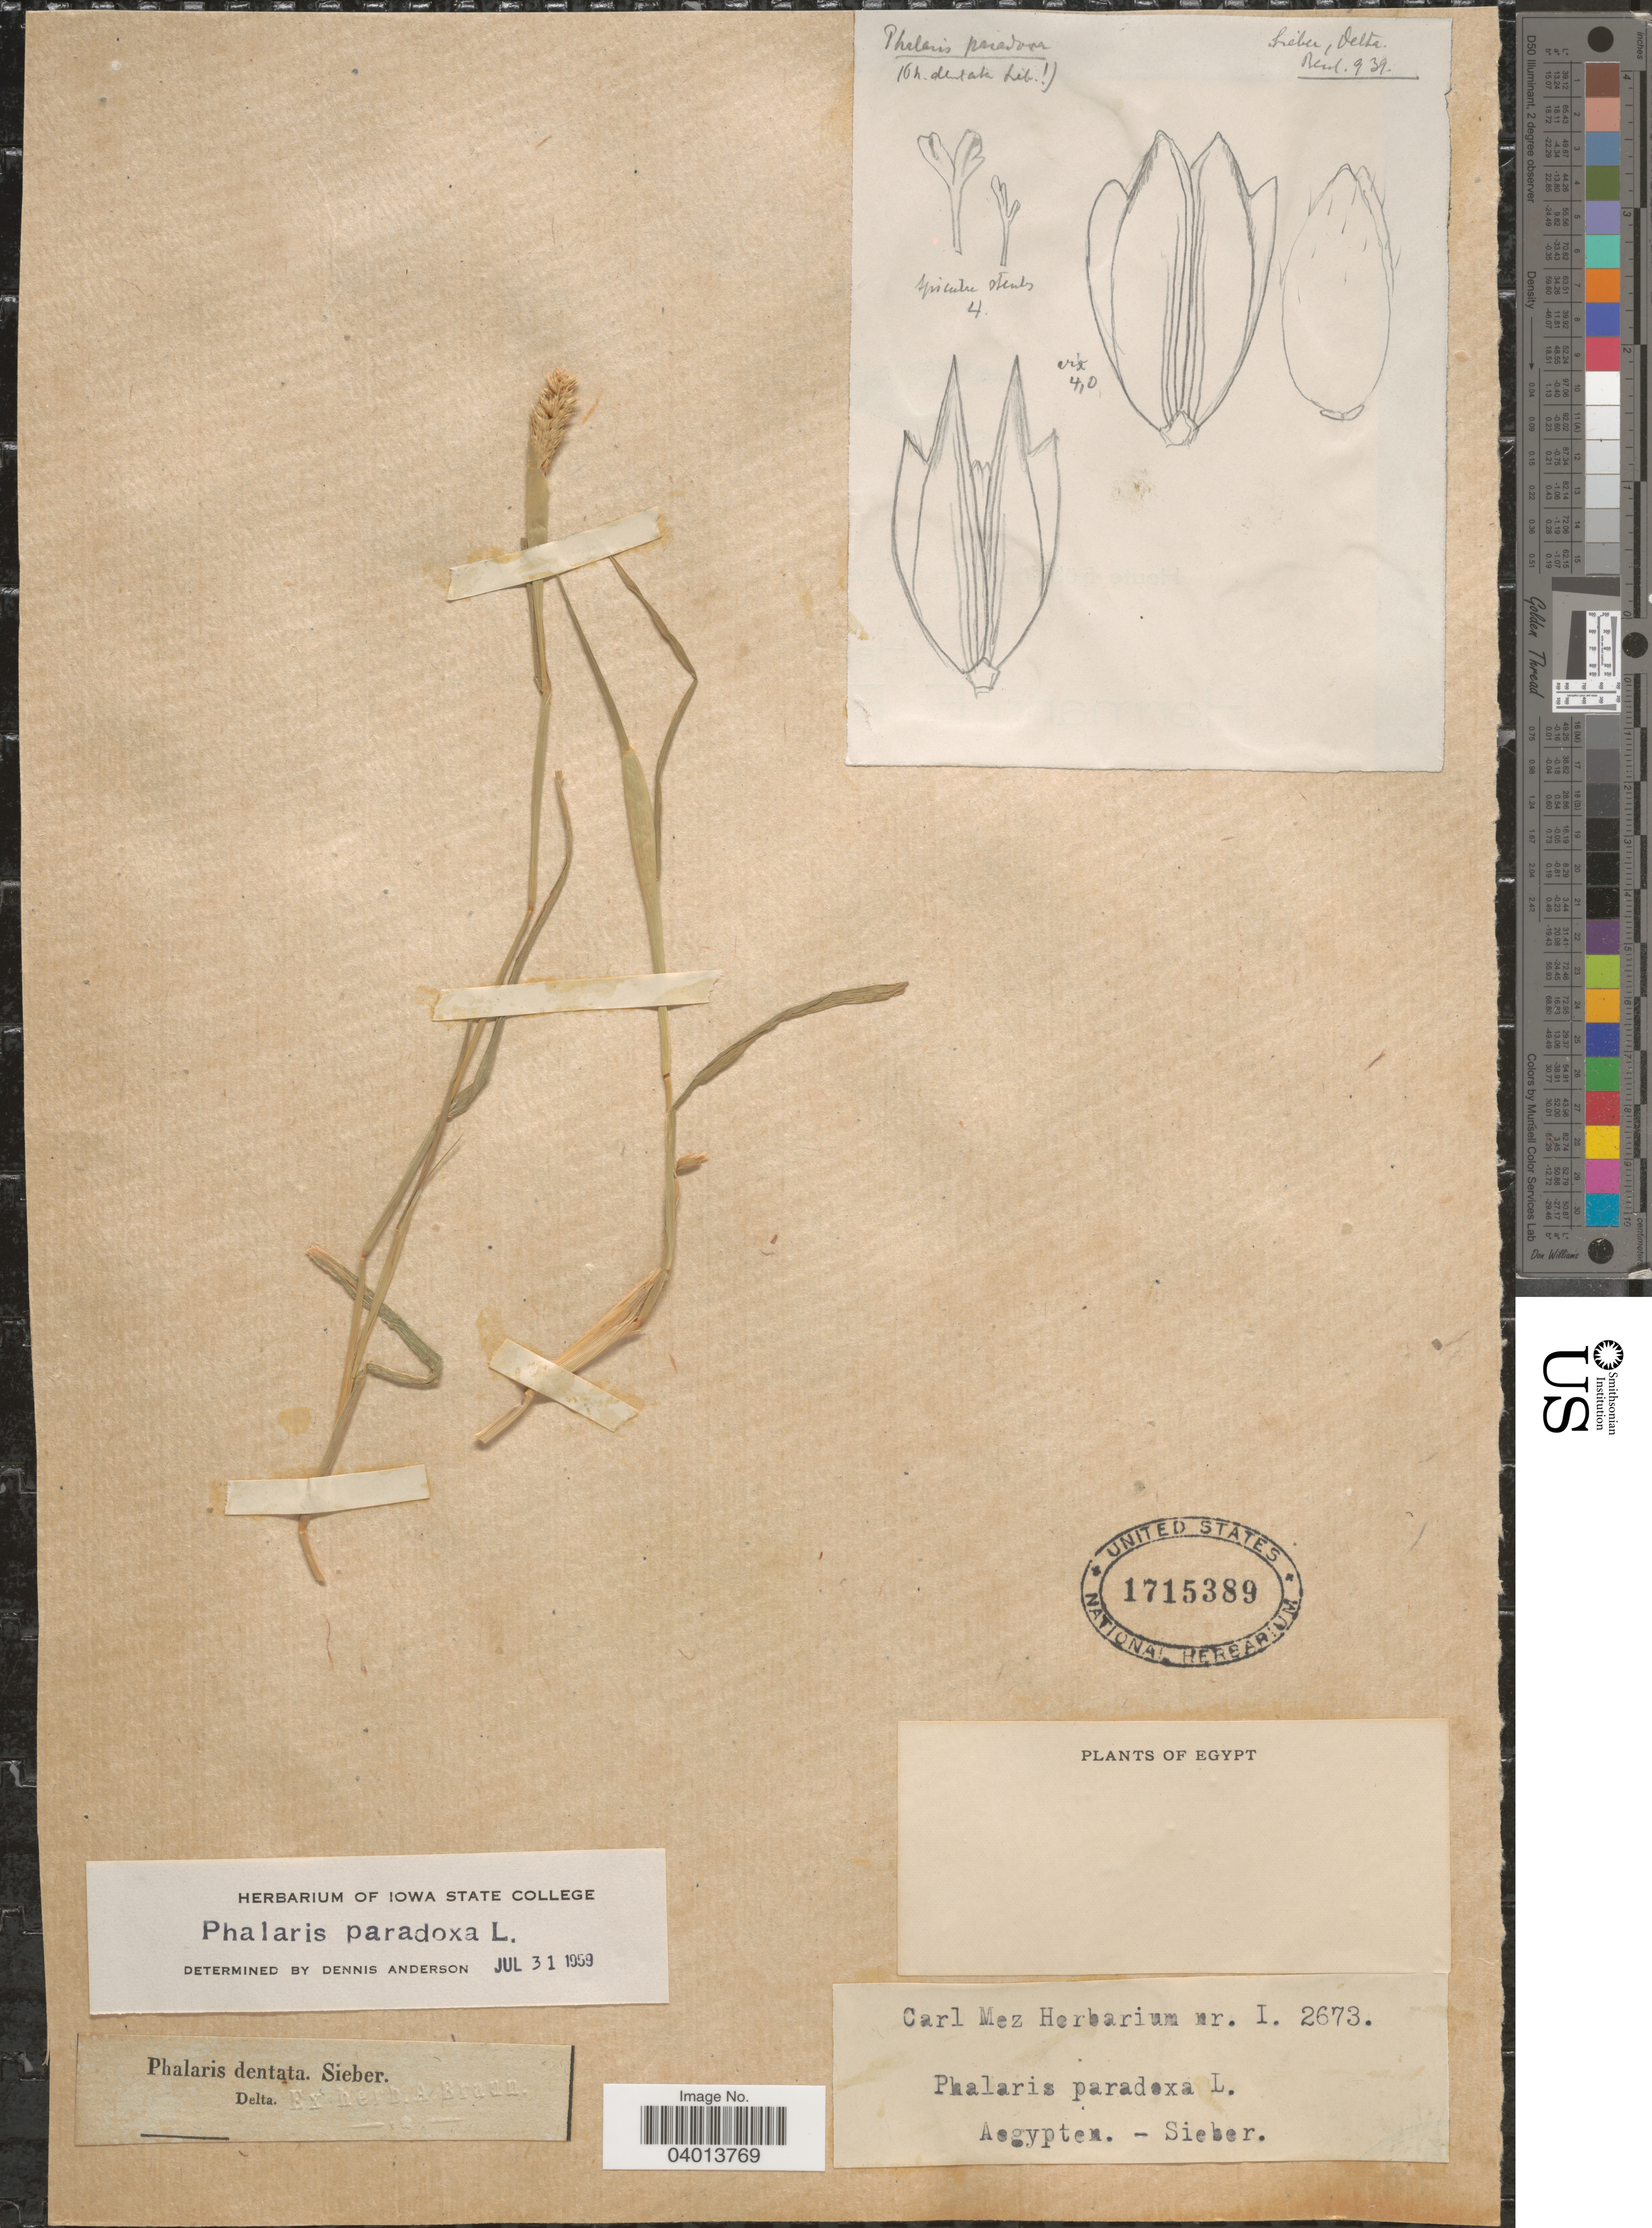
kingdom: Plantae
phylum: Tracheophyta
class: Liliopsida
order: Poales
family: Poaceae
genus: Phalaris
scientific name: Phalaris paradoxa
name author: L.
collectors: -- Sieber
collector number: I. 2673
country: Egypt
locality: Delta. [unsure placement] Aegypten.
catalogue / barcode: US 1715389